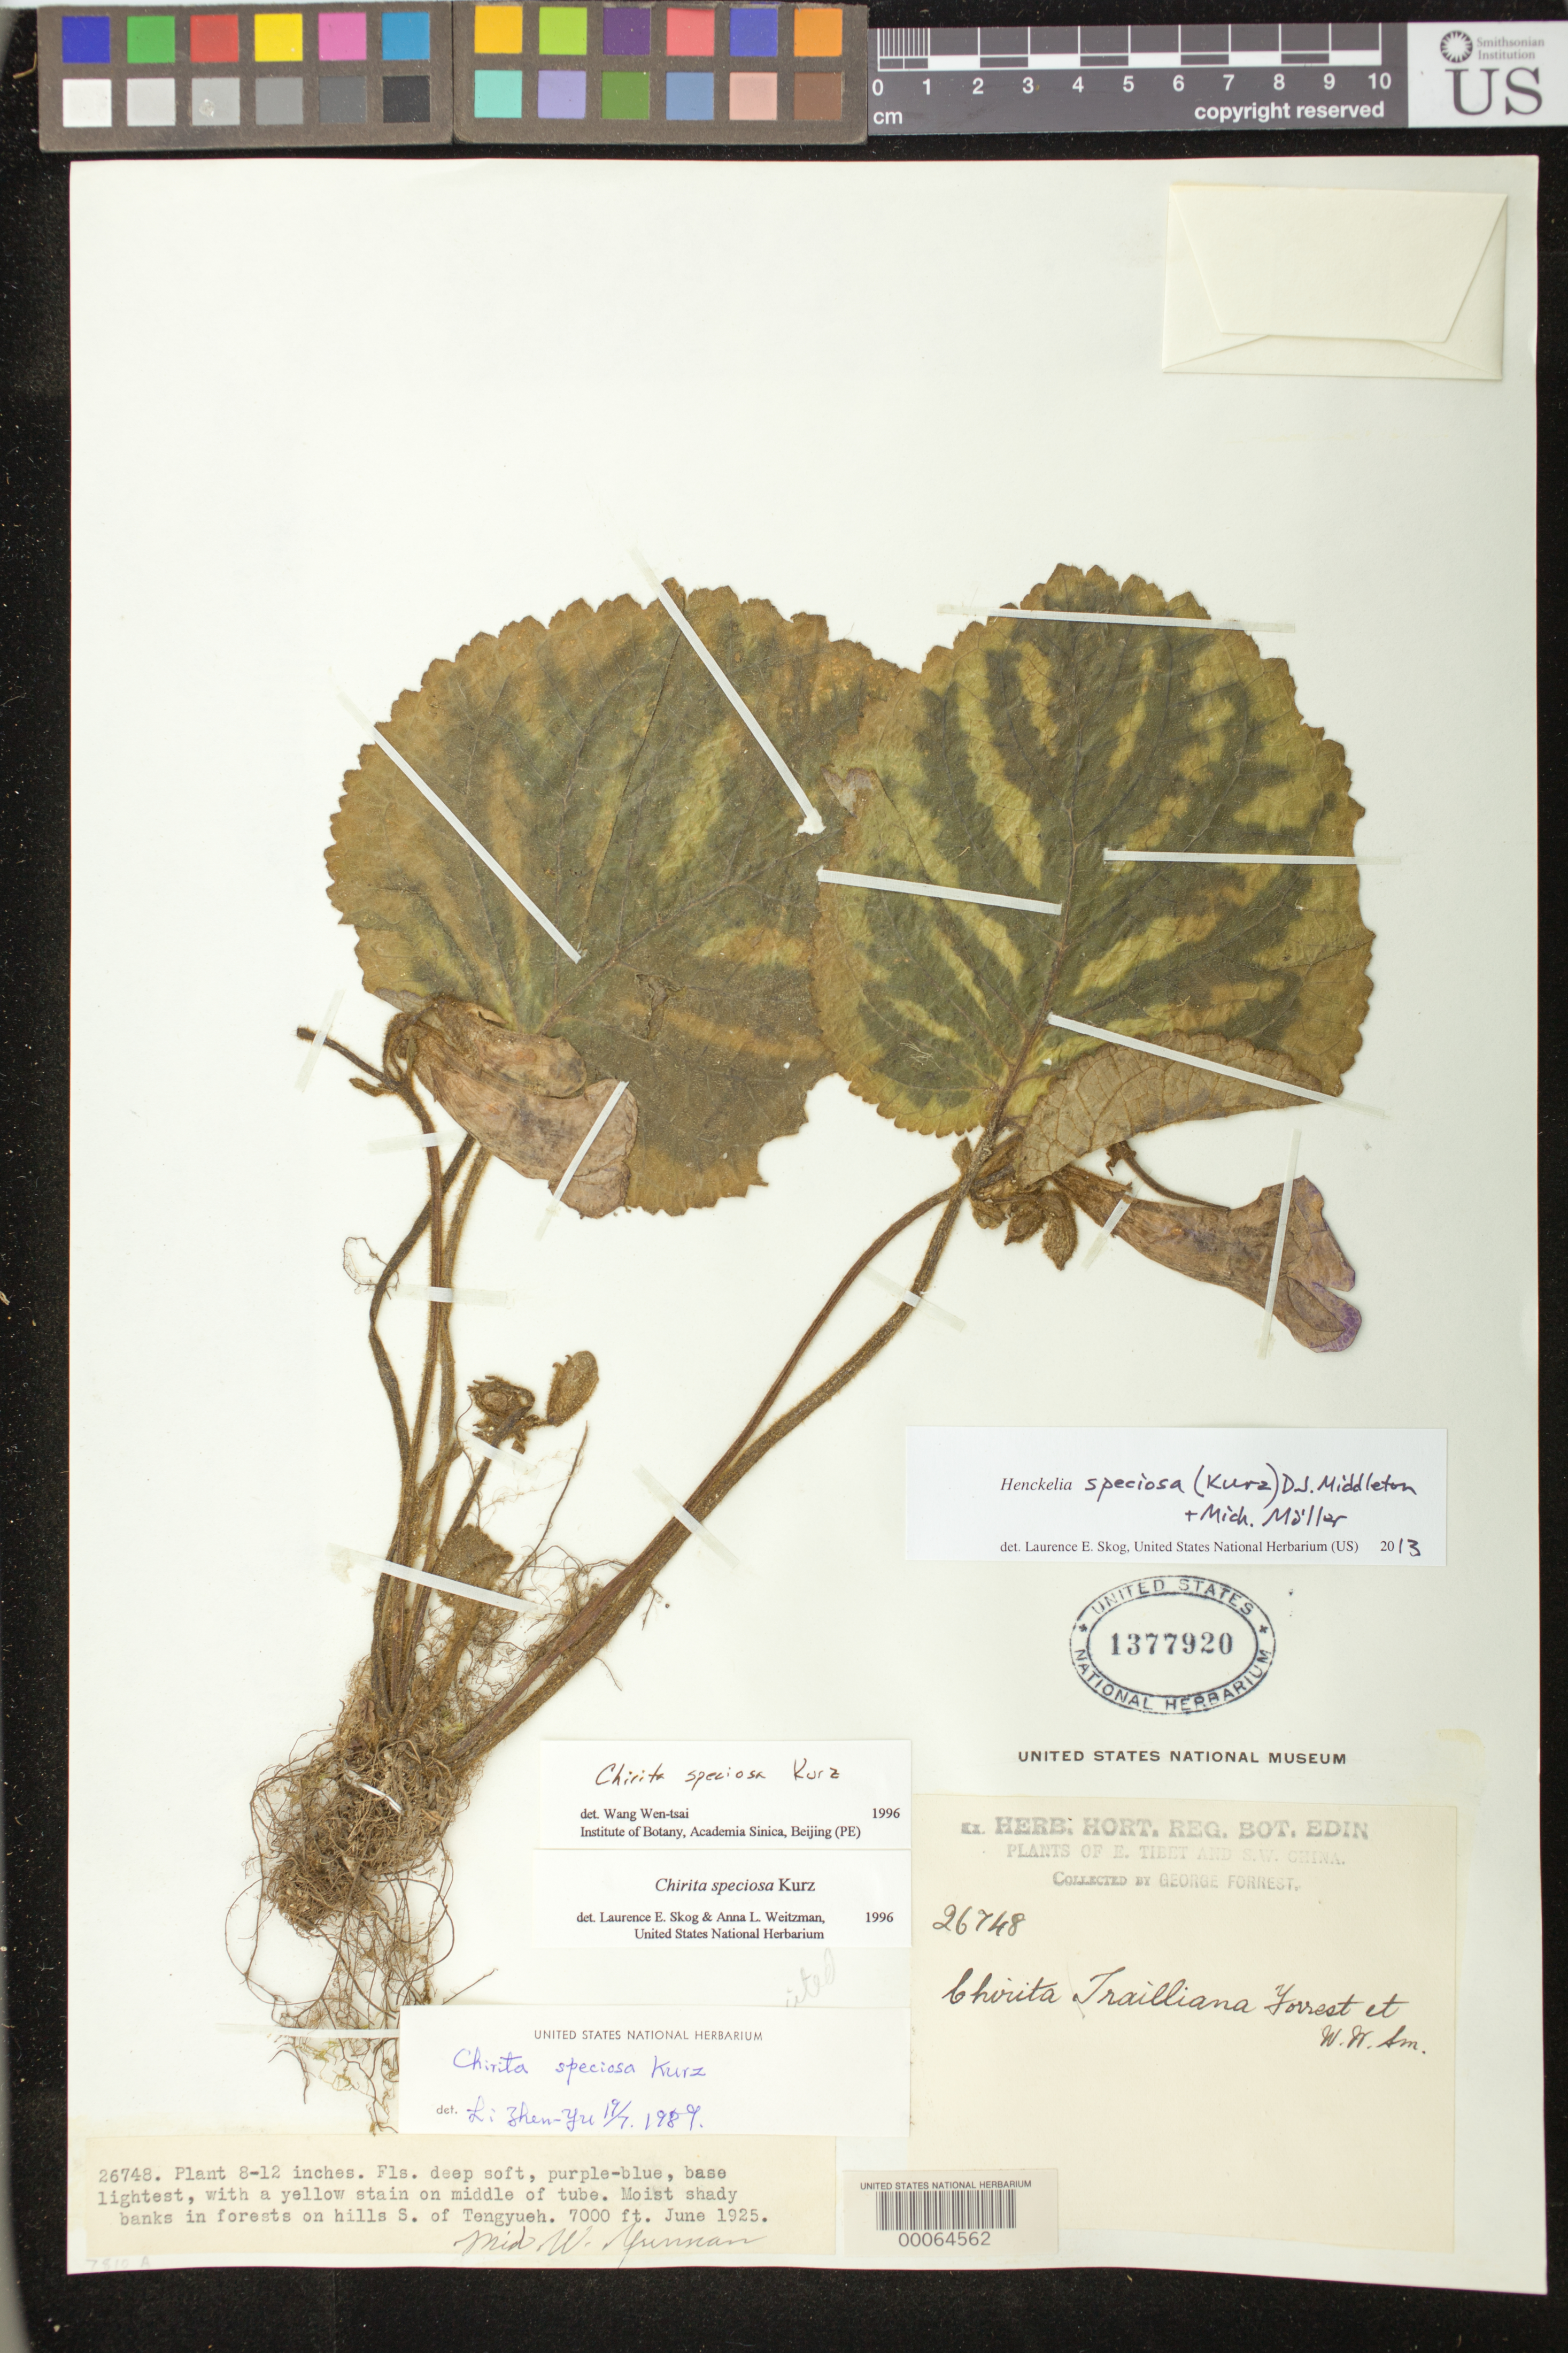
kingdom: Plantae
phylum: Tracheophyta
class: Magnoliopsida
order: Lamiales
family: Gesneriaceae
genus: Henckelia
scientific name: Henckelia speciosa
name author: (Kurz) D.J. Middleton & Mich. Möller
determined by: Skog, Laurence E.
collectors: G. Forrest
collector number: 26748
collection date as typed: Jun 1925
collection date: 1925-06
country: China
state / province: Yunnan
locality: Hills s of tengyueh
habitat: Moist shady banks in forest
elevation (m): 2134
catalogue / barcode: US 1377920